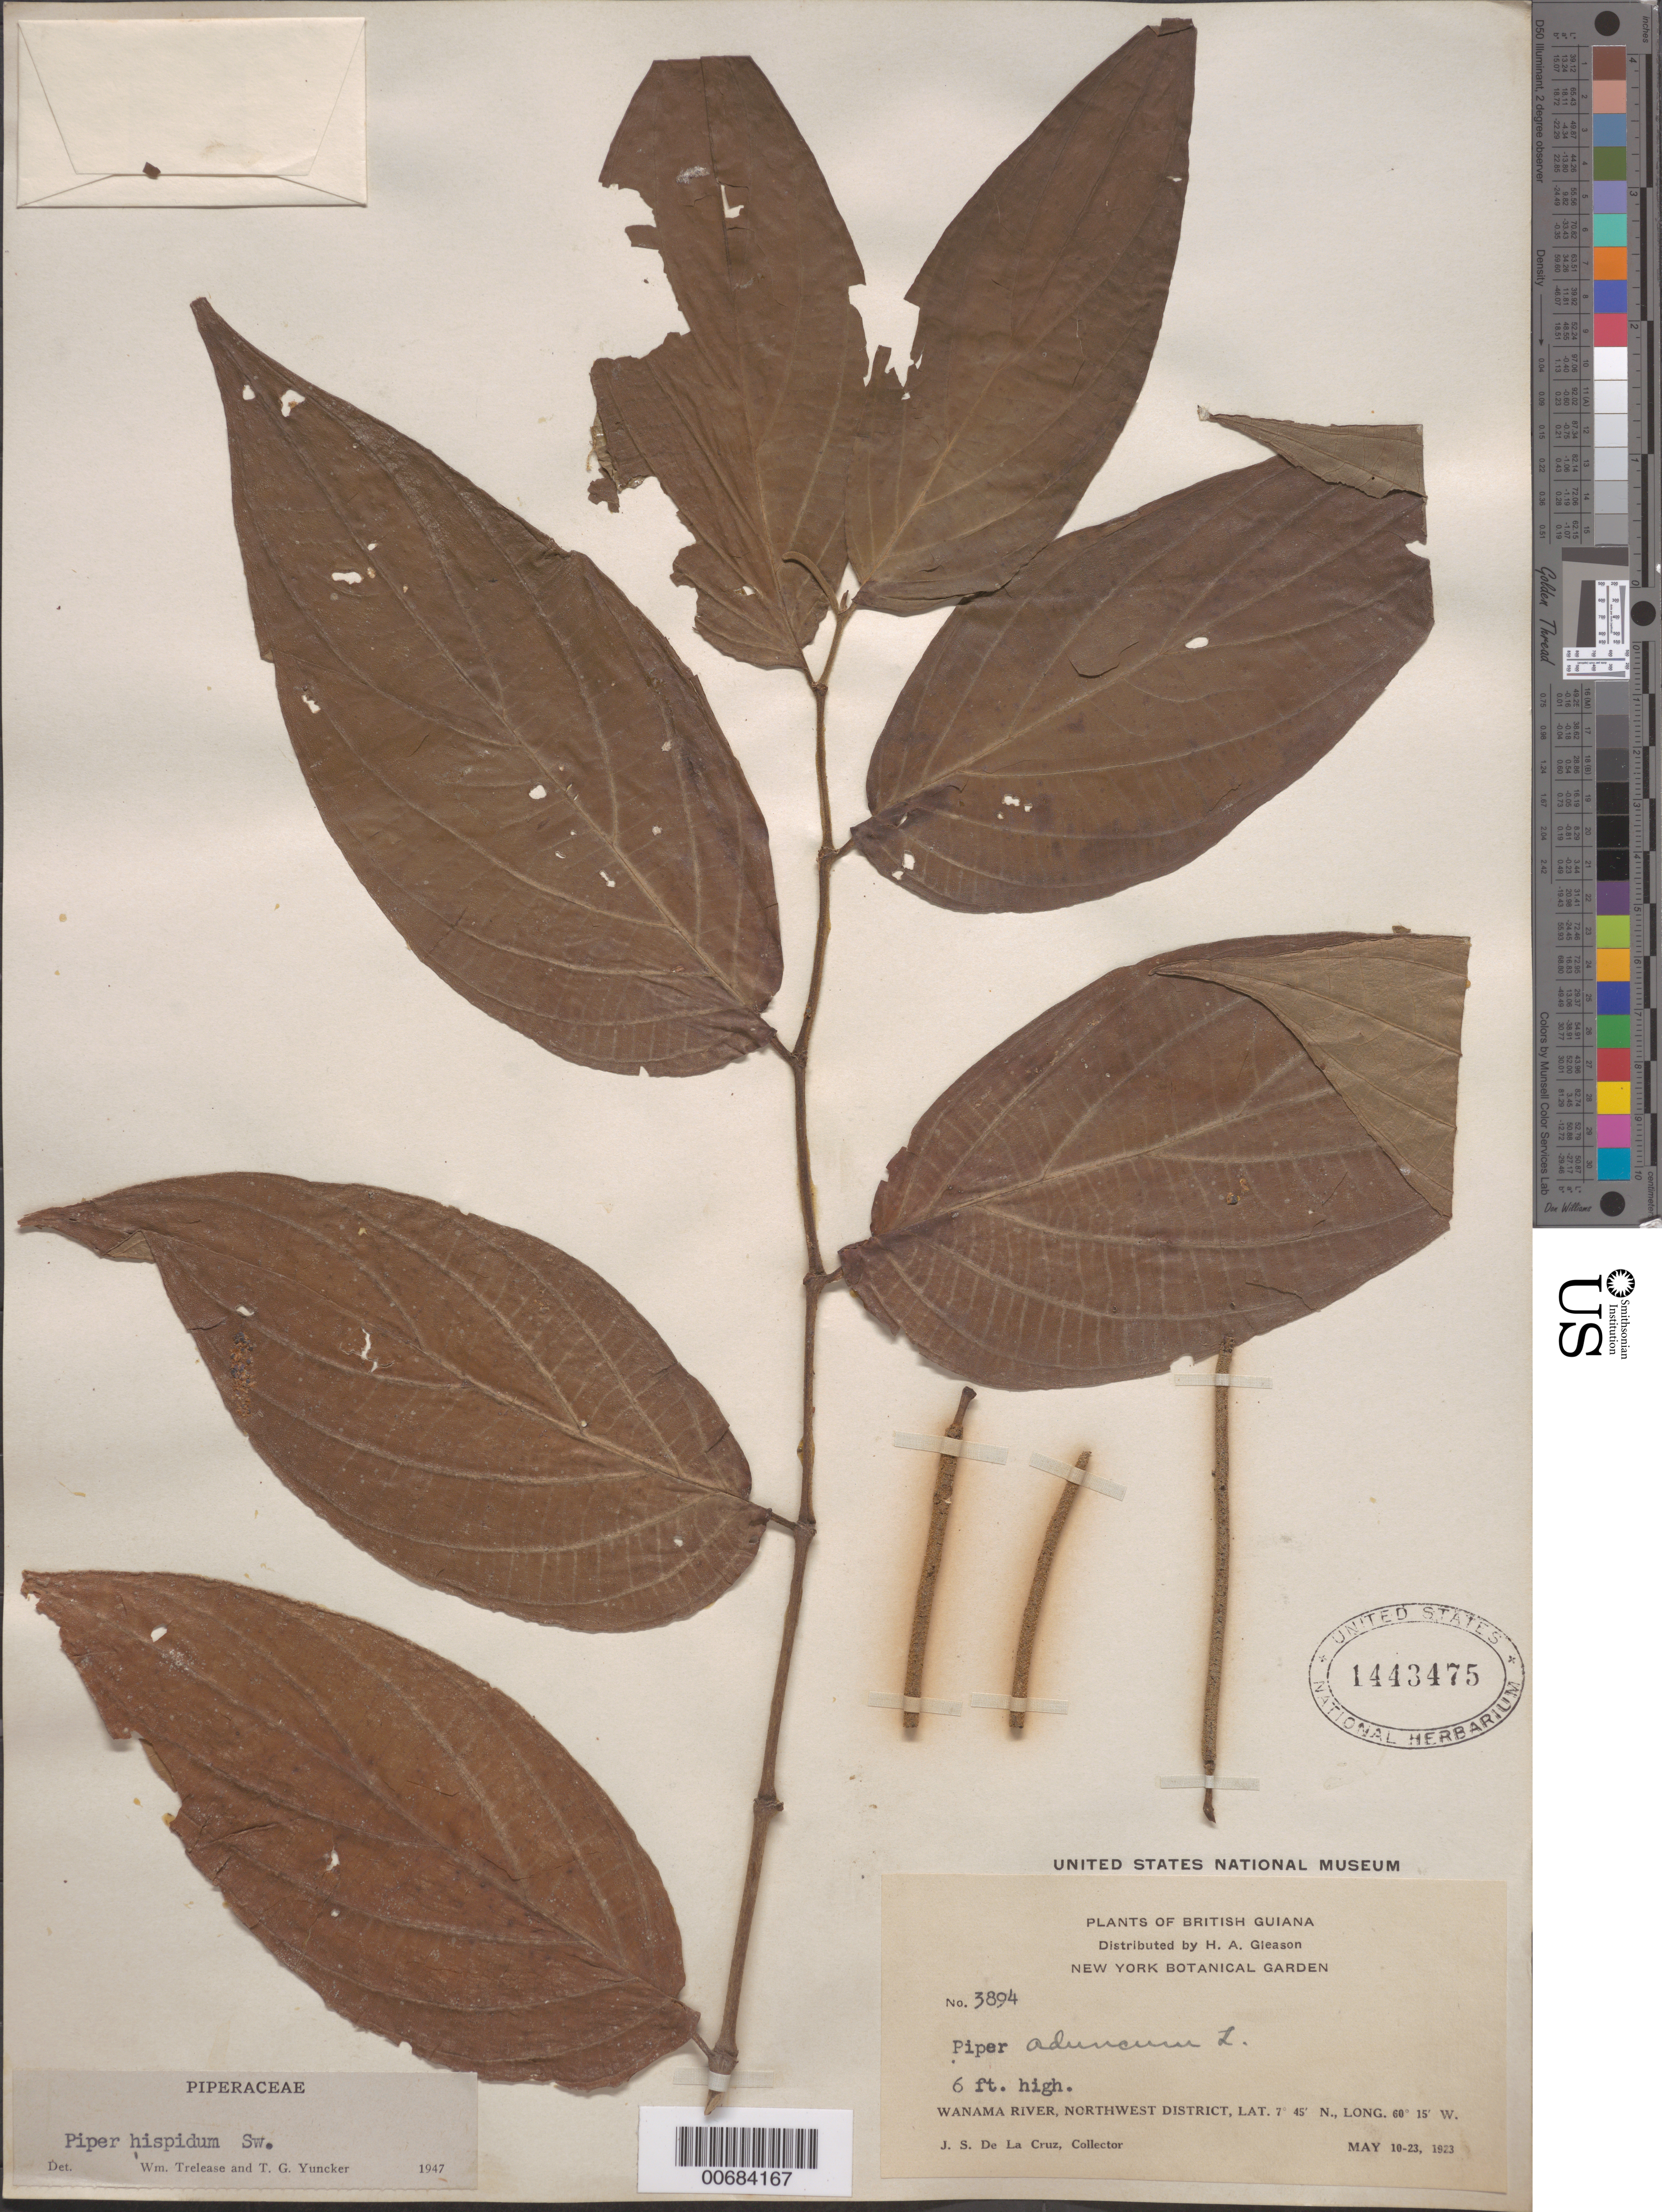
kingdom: Plantae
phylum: Tracheophyta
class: Magnoliopsida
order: Piperales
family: Piperaceae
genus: Piper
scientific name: Piper hispidum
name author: Sw.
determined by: Trelease, W.; Yuncker, T. G.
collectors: J. S. de la Cruz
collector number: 3894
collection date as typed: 10-May-23 to 23-May-23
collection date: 1923-05-10/1923-05-23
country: Guyana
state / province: Barima-Waini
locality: Wanama R., NW District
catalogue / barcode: US 1443475